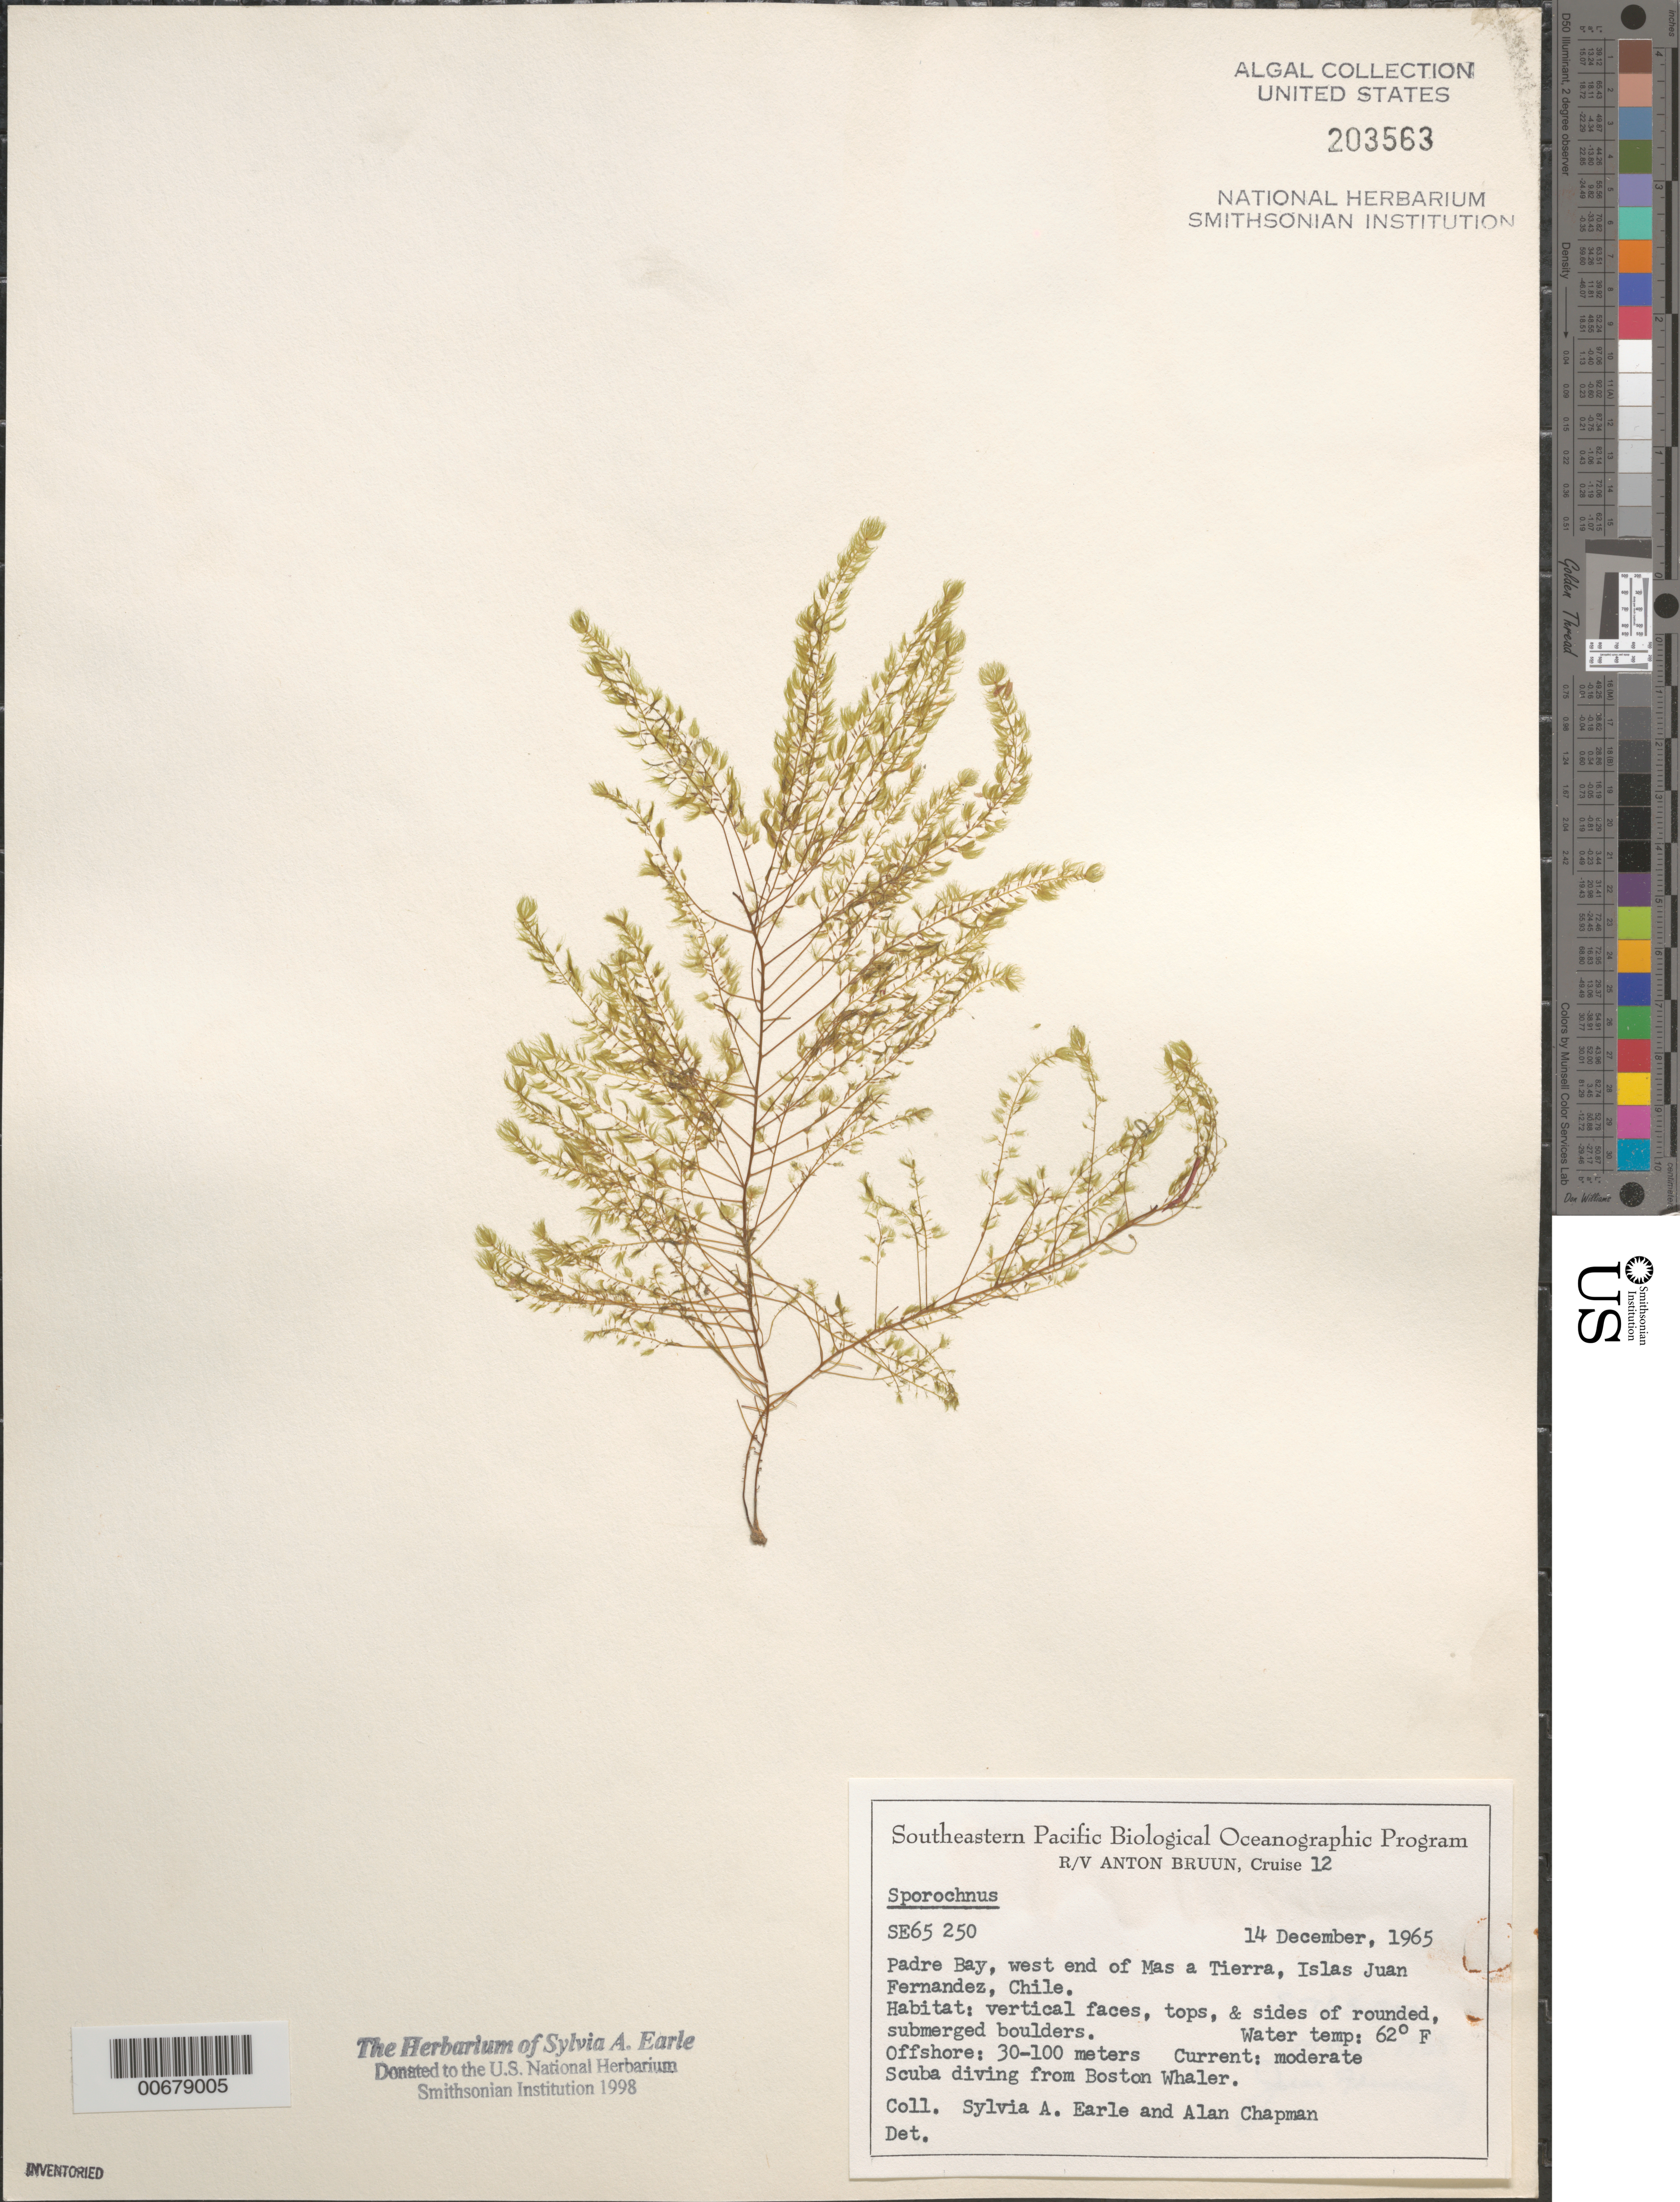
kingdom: Chromista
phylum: Ochrophyta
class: Phaeophyceae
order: Sporochnales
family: Sporochnaceae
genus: Sporochnus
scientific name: Sporochnus sp.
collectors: S. A. Earle & A. Chapman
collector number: SE 65250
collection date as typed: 14 Dec 1965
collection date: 1965-12-14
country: Chile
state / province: Valparaíso (V)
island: Isla Más a Tierra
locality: Padre Bay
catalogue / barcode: US 203563